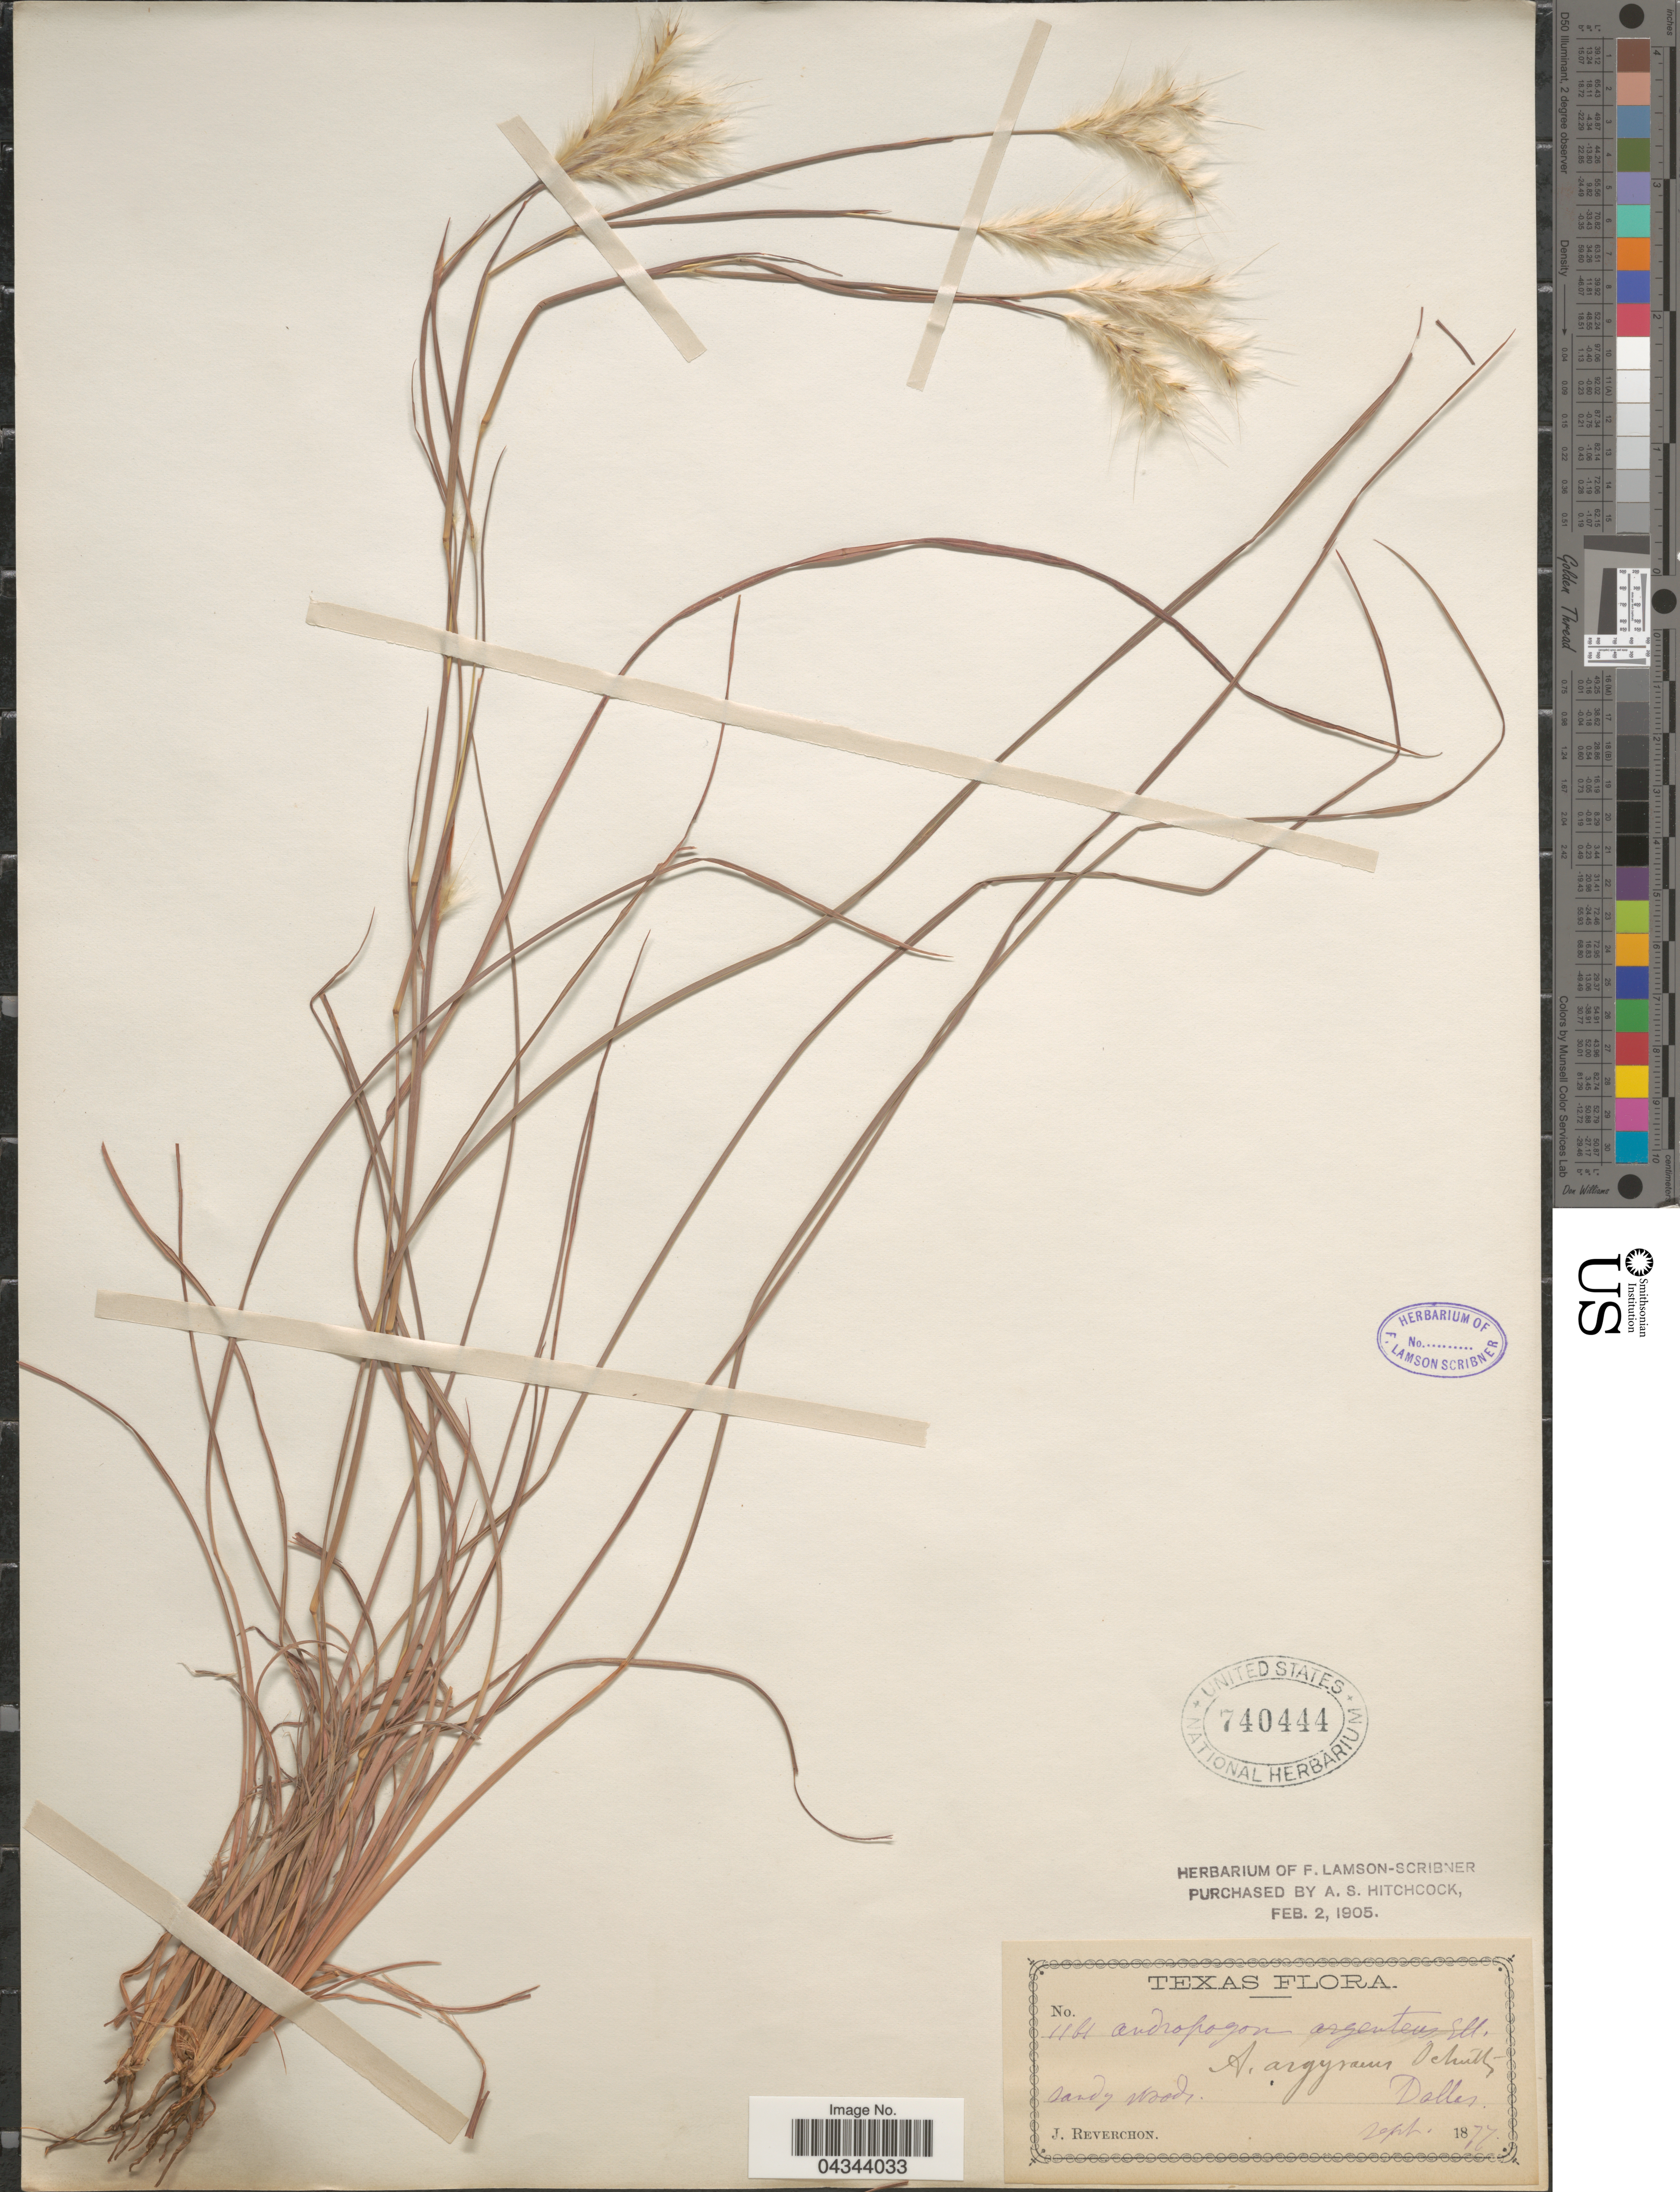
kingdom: Plantae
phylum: Tracheophyta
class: Liliopsida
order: Poales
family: Poaceae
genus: Andropogon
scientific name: Andropogon ternarius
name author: Michx.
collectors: J. Reverchon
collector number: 1161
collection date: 1877-09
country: United States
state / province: Texas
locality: Sandy woods. Dallas.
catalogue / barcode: US 740444